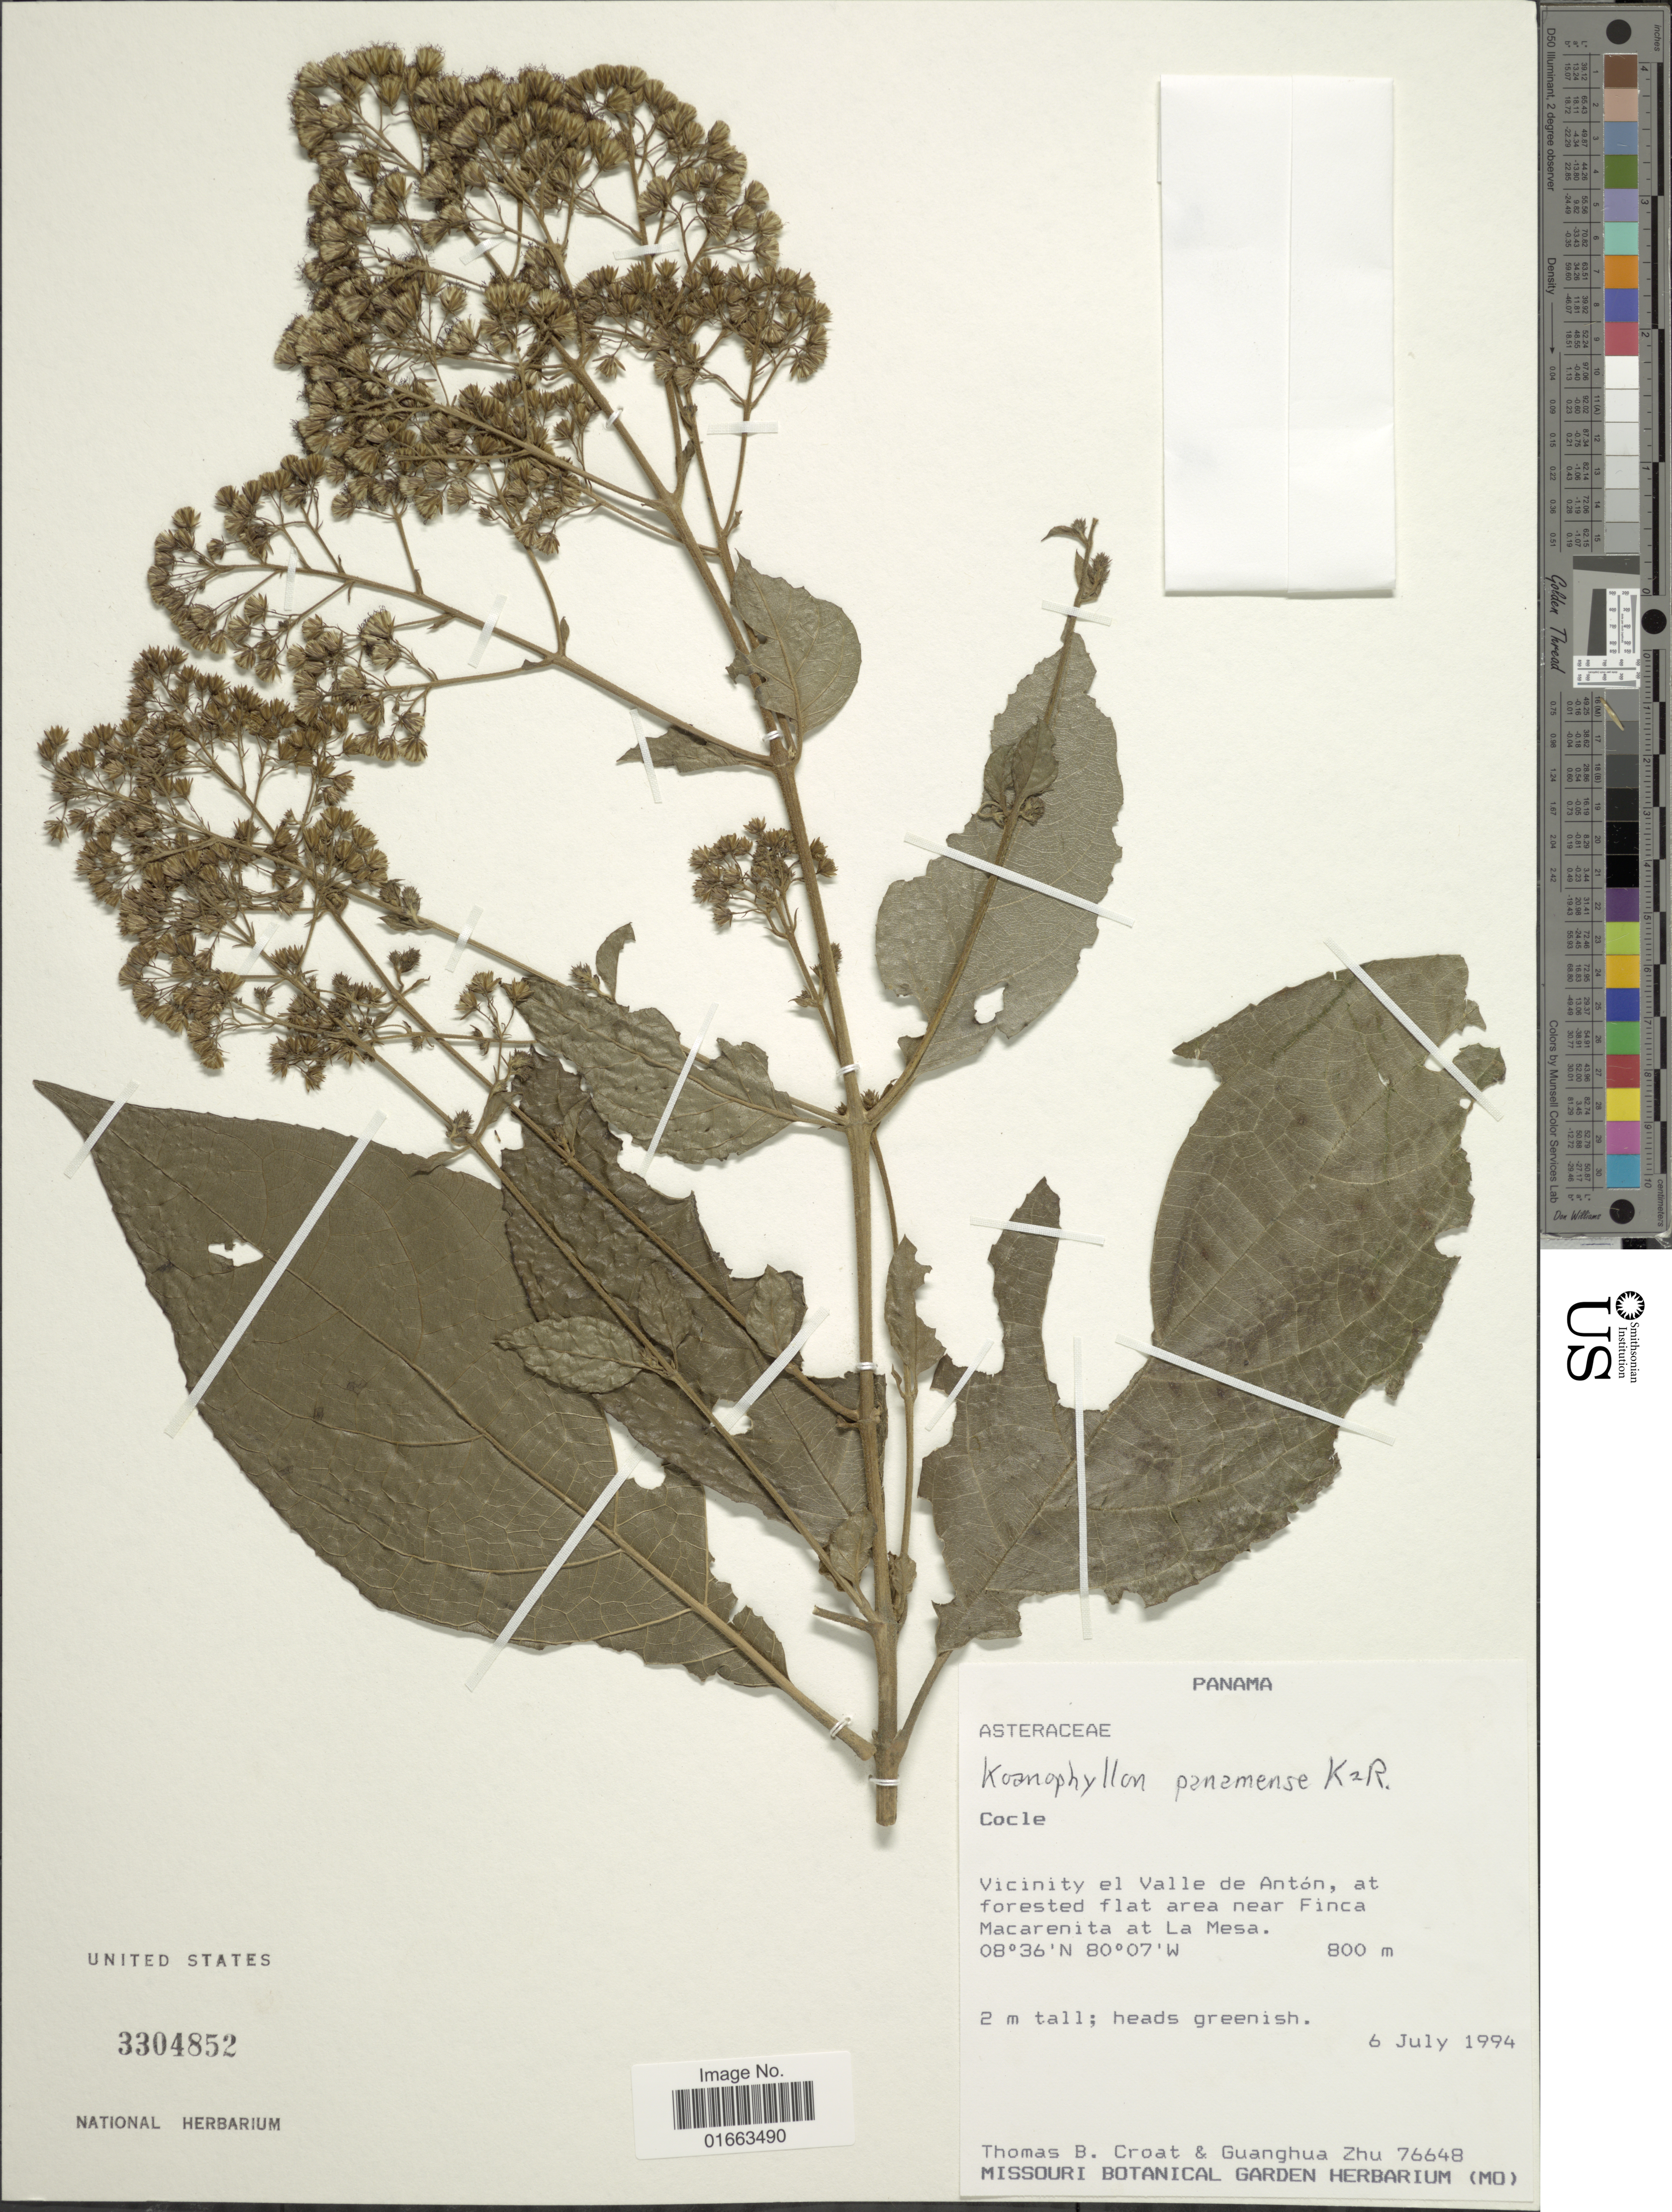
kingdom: Plantae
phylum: Tracheophyta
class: Magnoliopsida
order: Asterales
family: Asteraceae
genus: Koanophyllon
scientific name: Koanophyllon panamensis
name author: R.M. King & H. Rob.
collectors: T. B. Croat & Zhu Guanghua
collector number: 76648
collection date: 1994-07-06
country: Panama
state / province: Coclé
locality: Vicinity el Valle de Antón, at forested flat area near Finca Macarenita at La Mesa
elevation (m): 800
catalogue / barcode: US 3304852